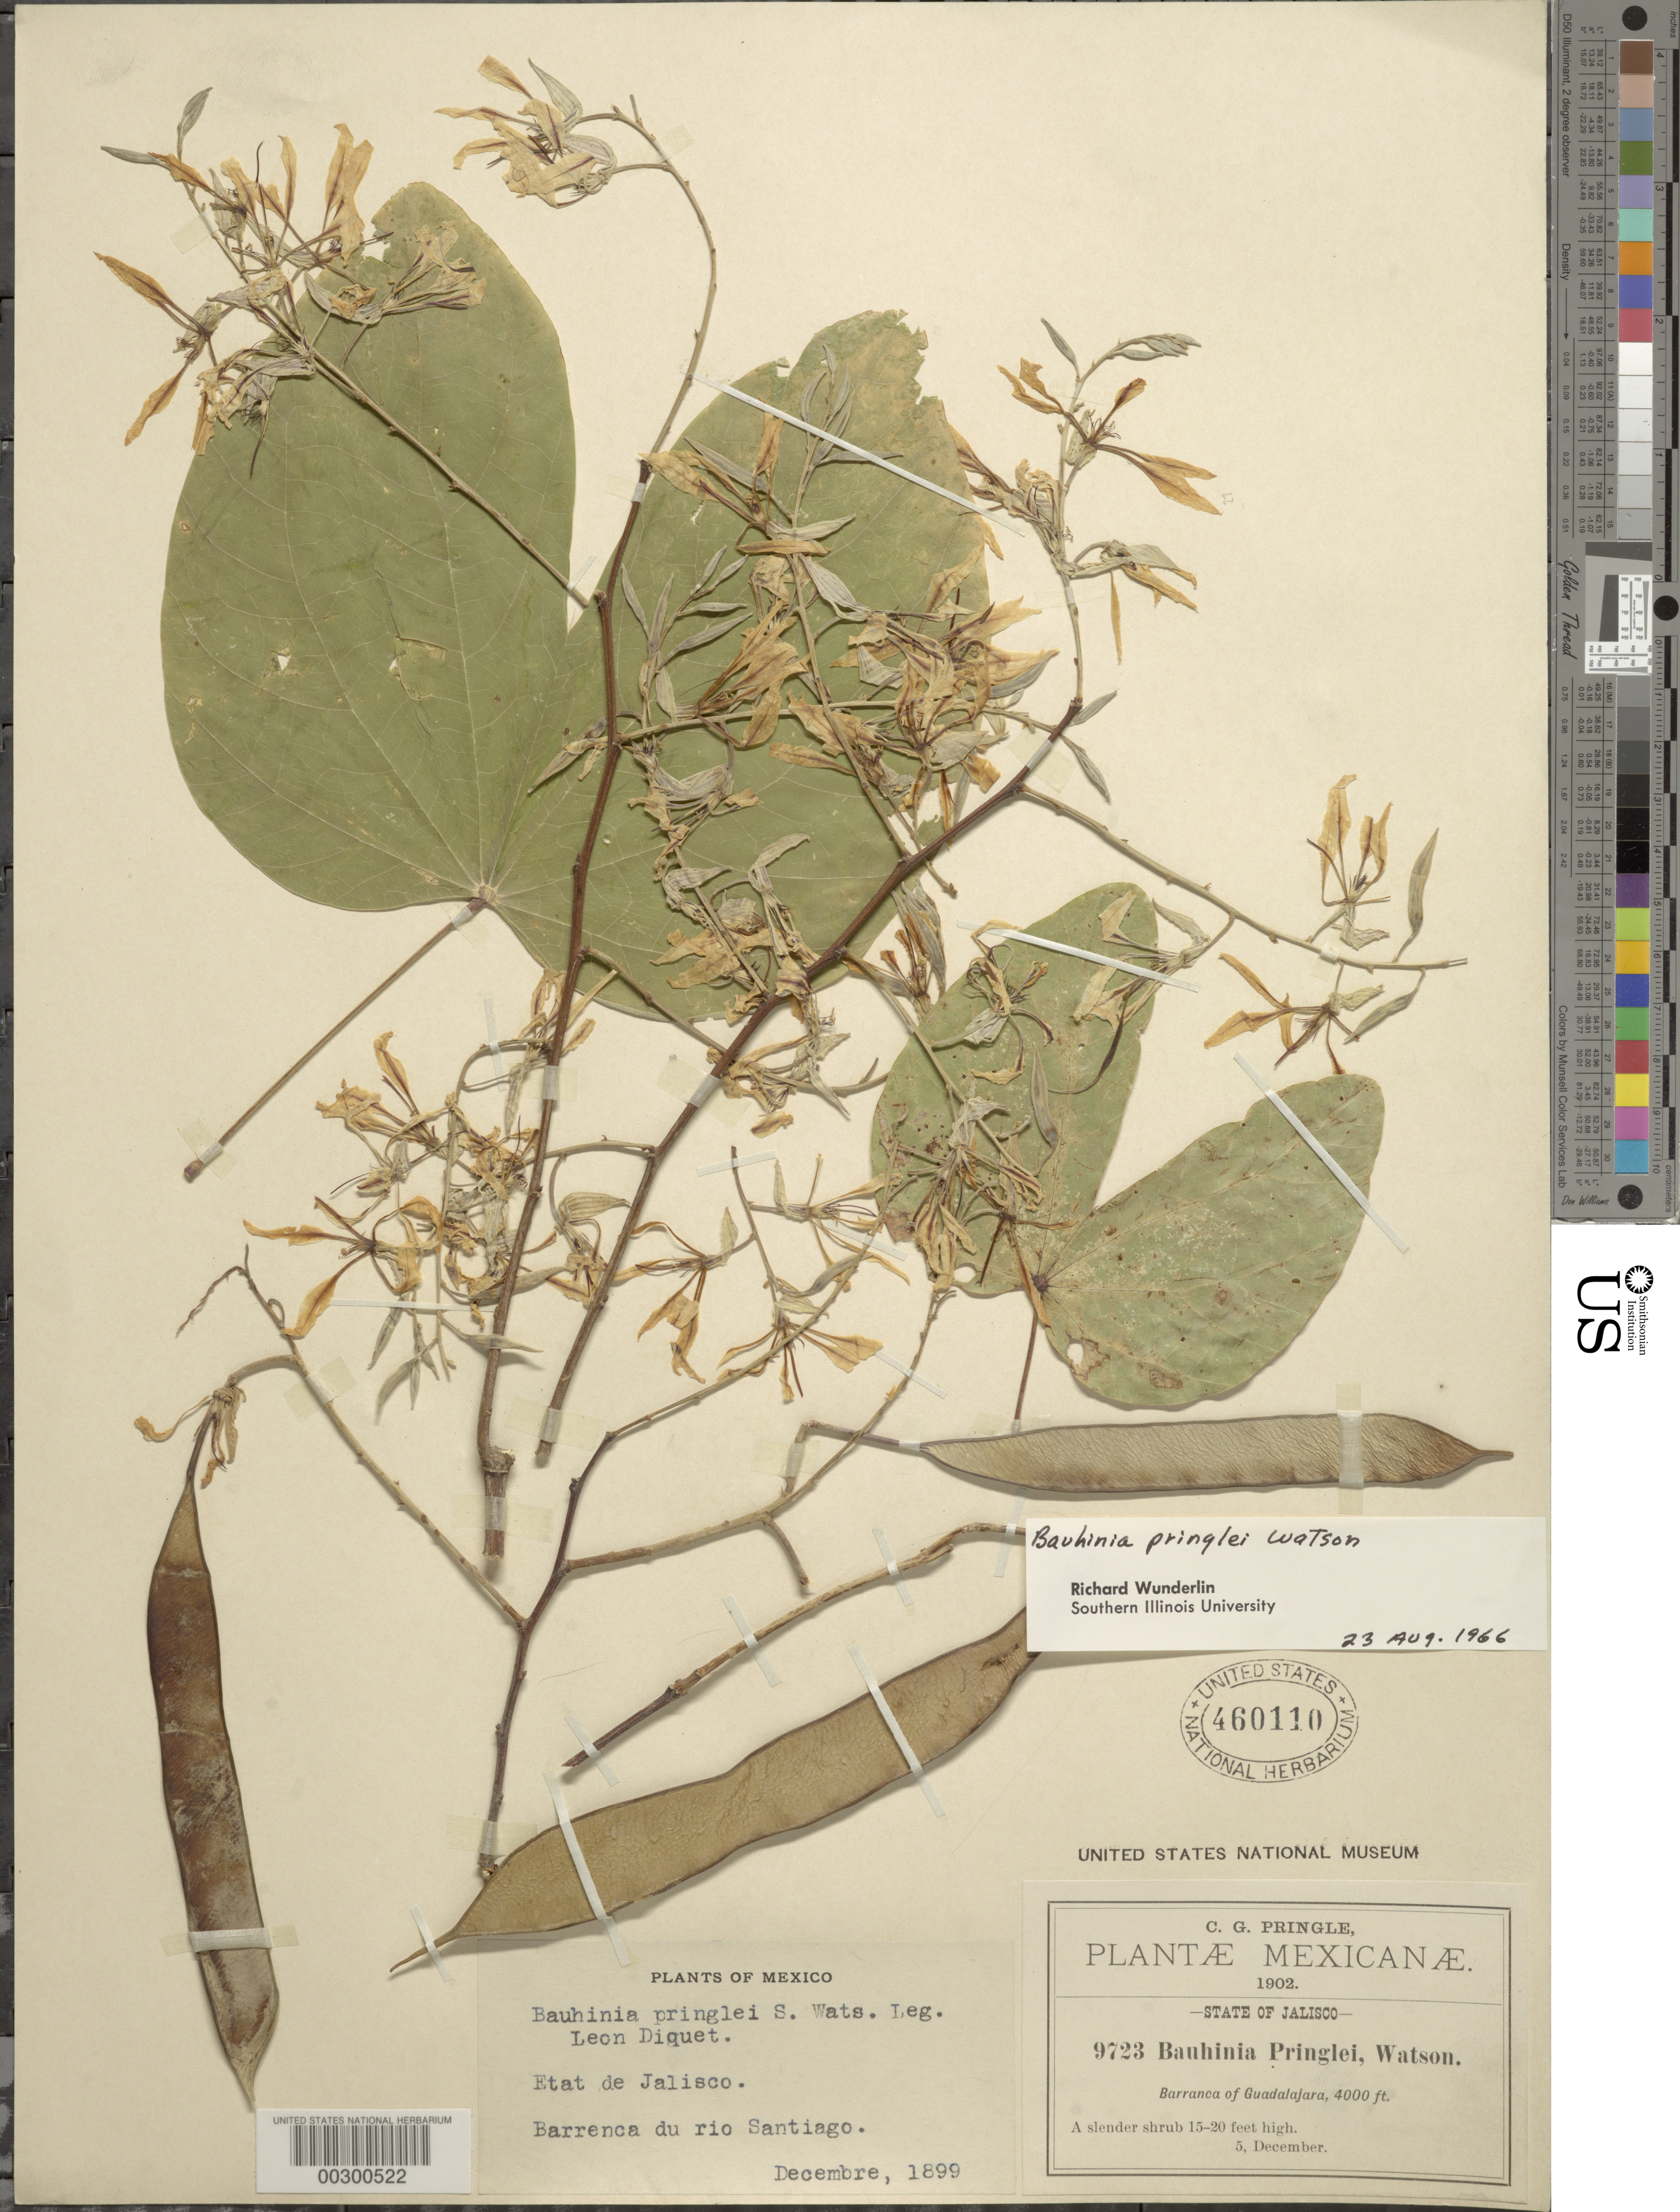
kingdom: Plantae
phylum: Tracheophyta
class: Magnoliopsida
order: Fabales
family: Fabaceae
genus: Bauhinia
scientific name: Bauhinia pringlei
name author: S. Watson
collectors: C. G. Pringle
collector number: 9723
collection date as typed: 05 Dec 1902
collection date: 1902-12-05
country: Mexico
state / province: Jalisco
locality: Barrenca du Rio Santiago; barranca of Guadalajara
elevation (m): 1219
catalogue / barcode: US 460110